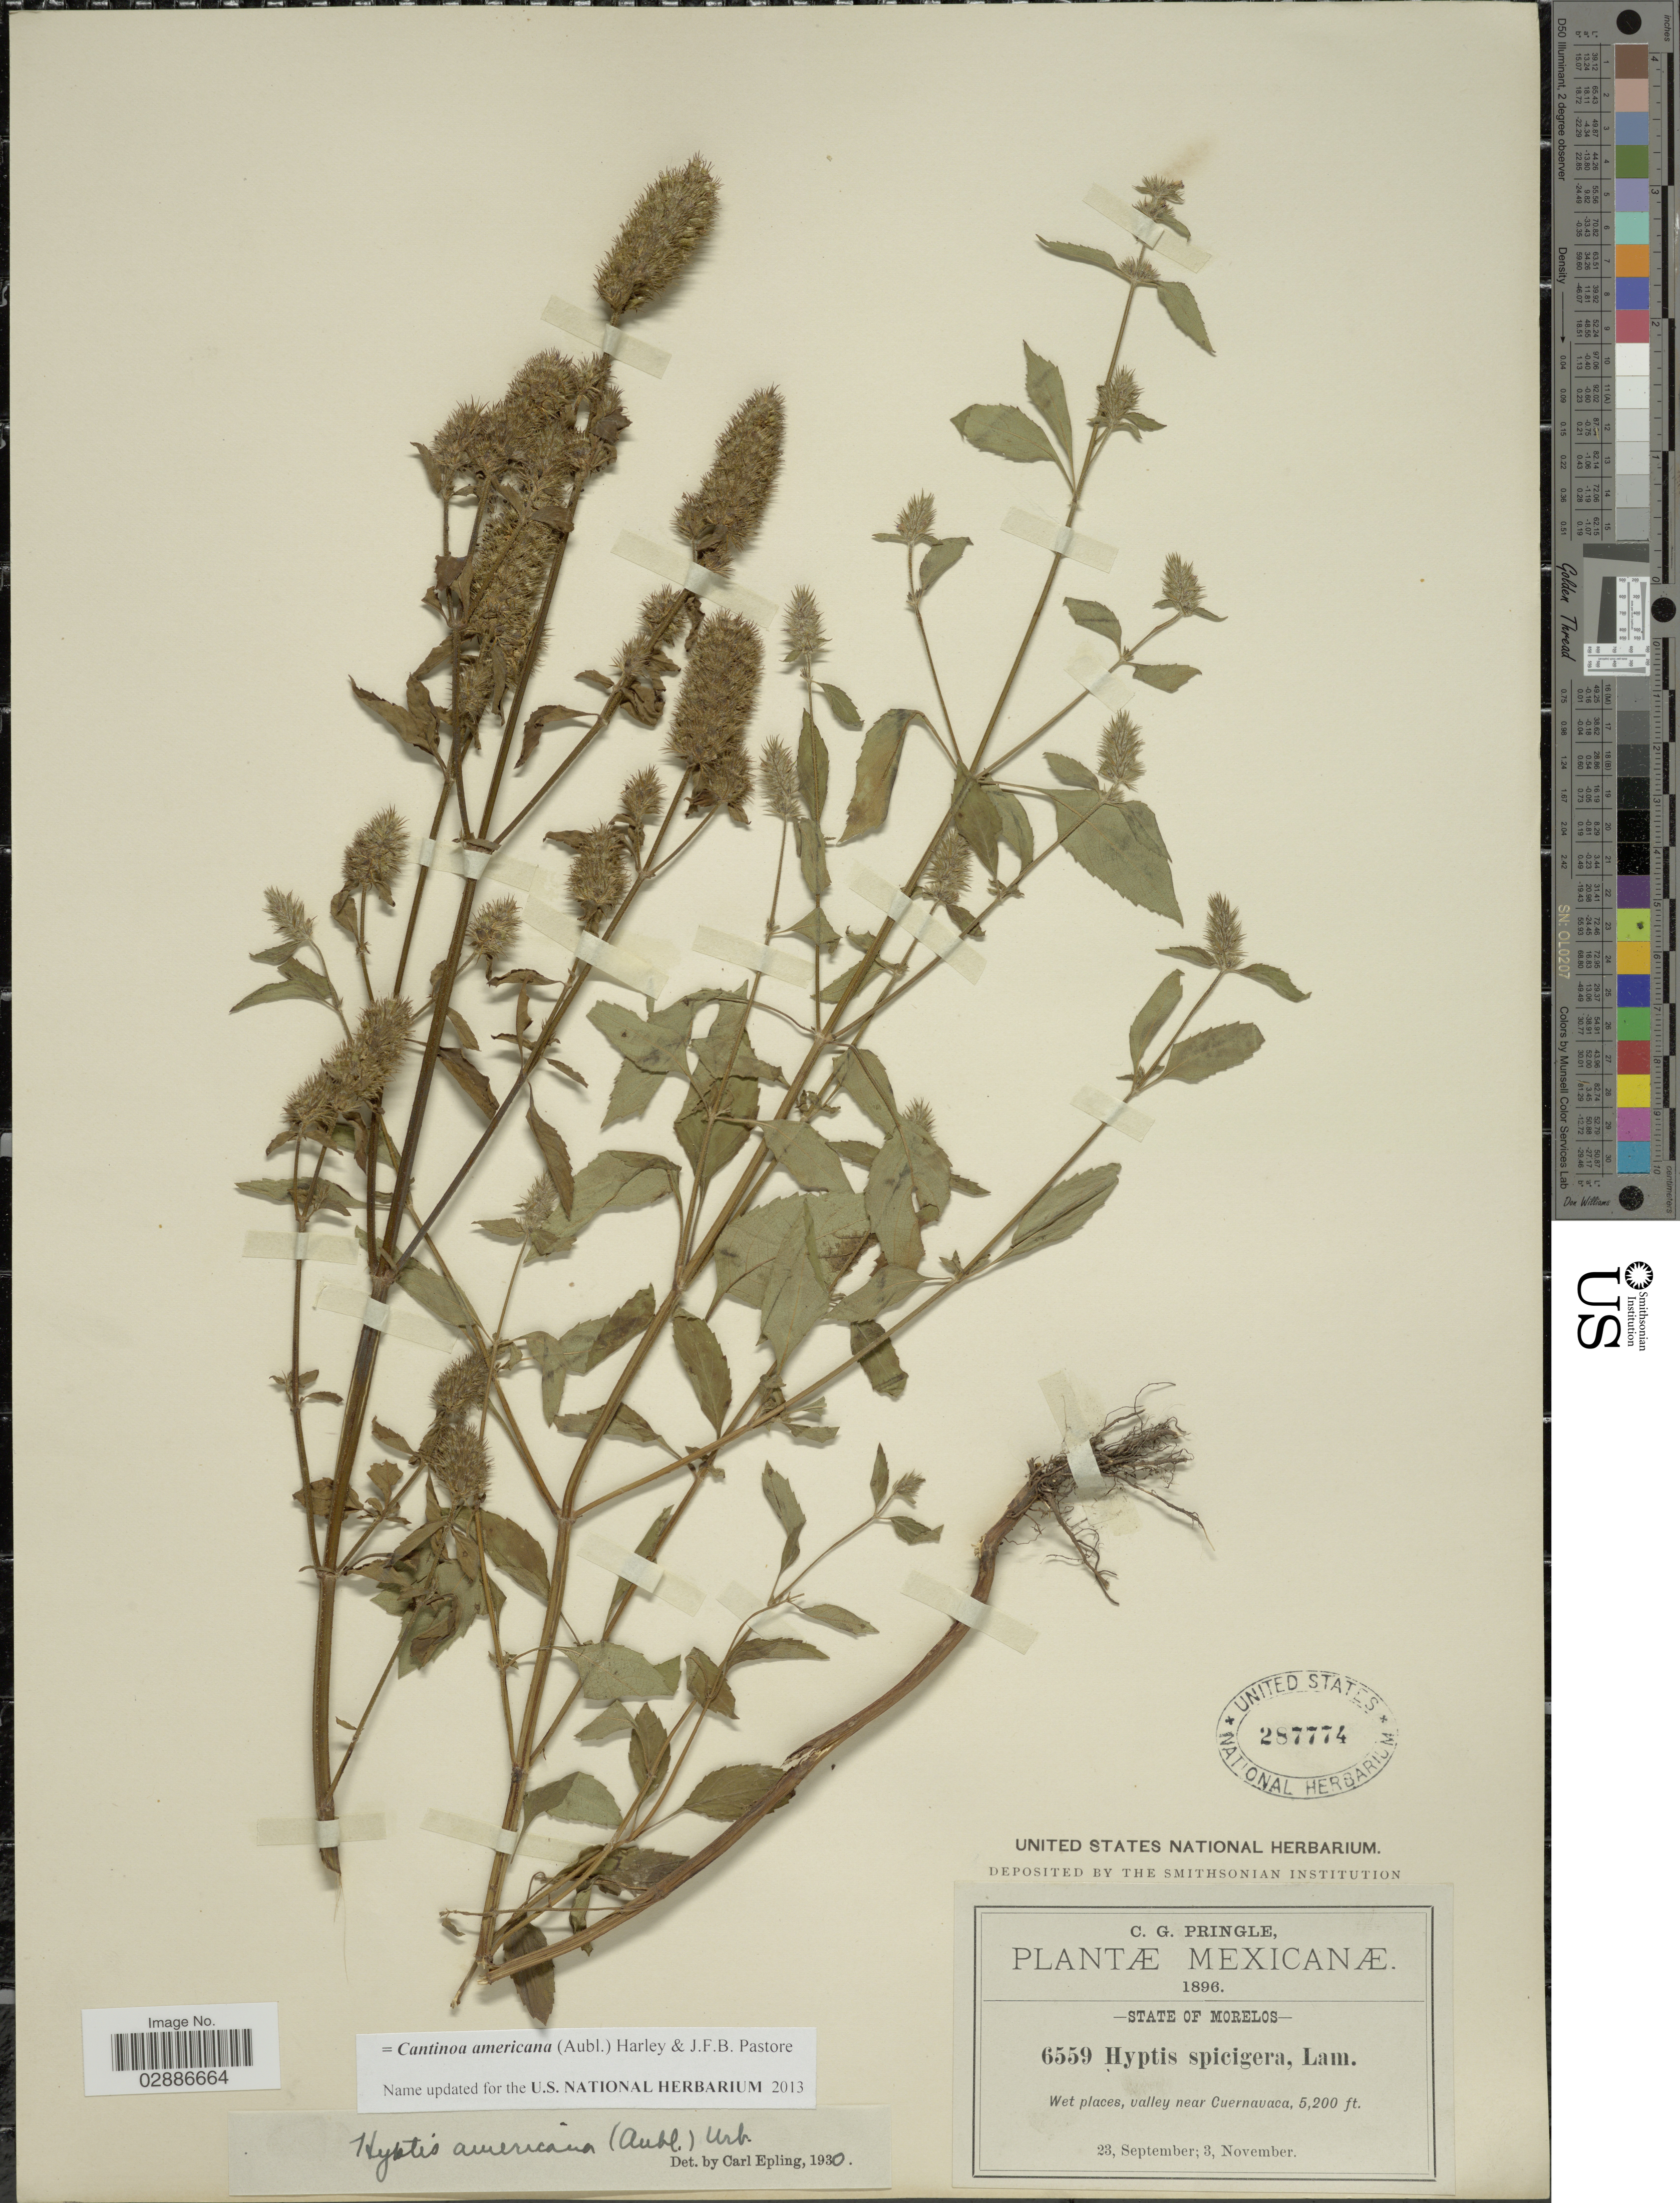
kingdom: Plantae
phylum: Tracheophyta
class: Magnoliopsida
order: Lamiales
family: Lamiaceae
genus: Cantinoa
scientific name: Cantinoa americana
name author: (Aubl.) Harley & J.F.B. Pastore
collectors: C. G. Pringle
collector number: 6559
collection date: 1896-09-23/1896-11-03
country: Mexico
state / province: Morelos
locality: Wet places, valley near Cuernavaca.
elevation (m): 1585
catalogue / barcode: US 287774